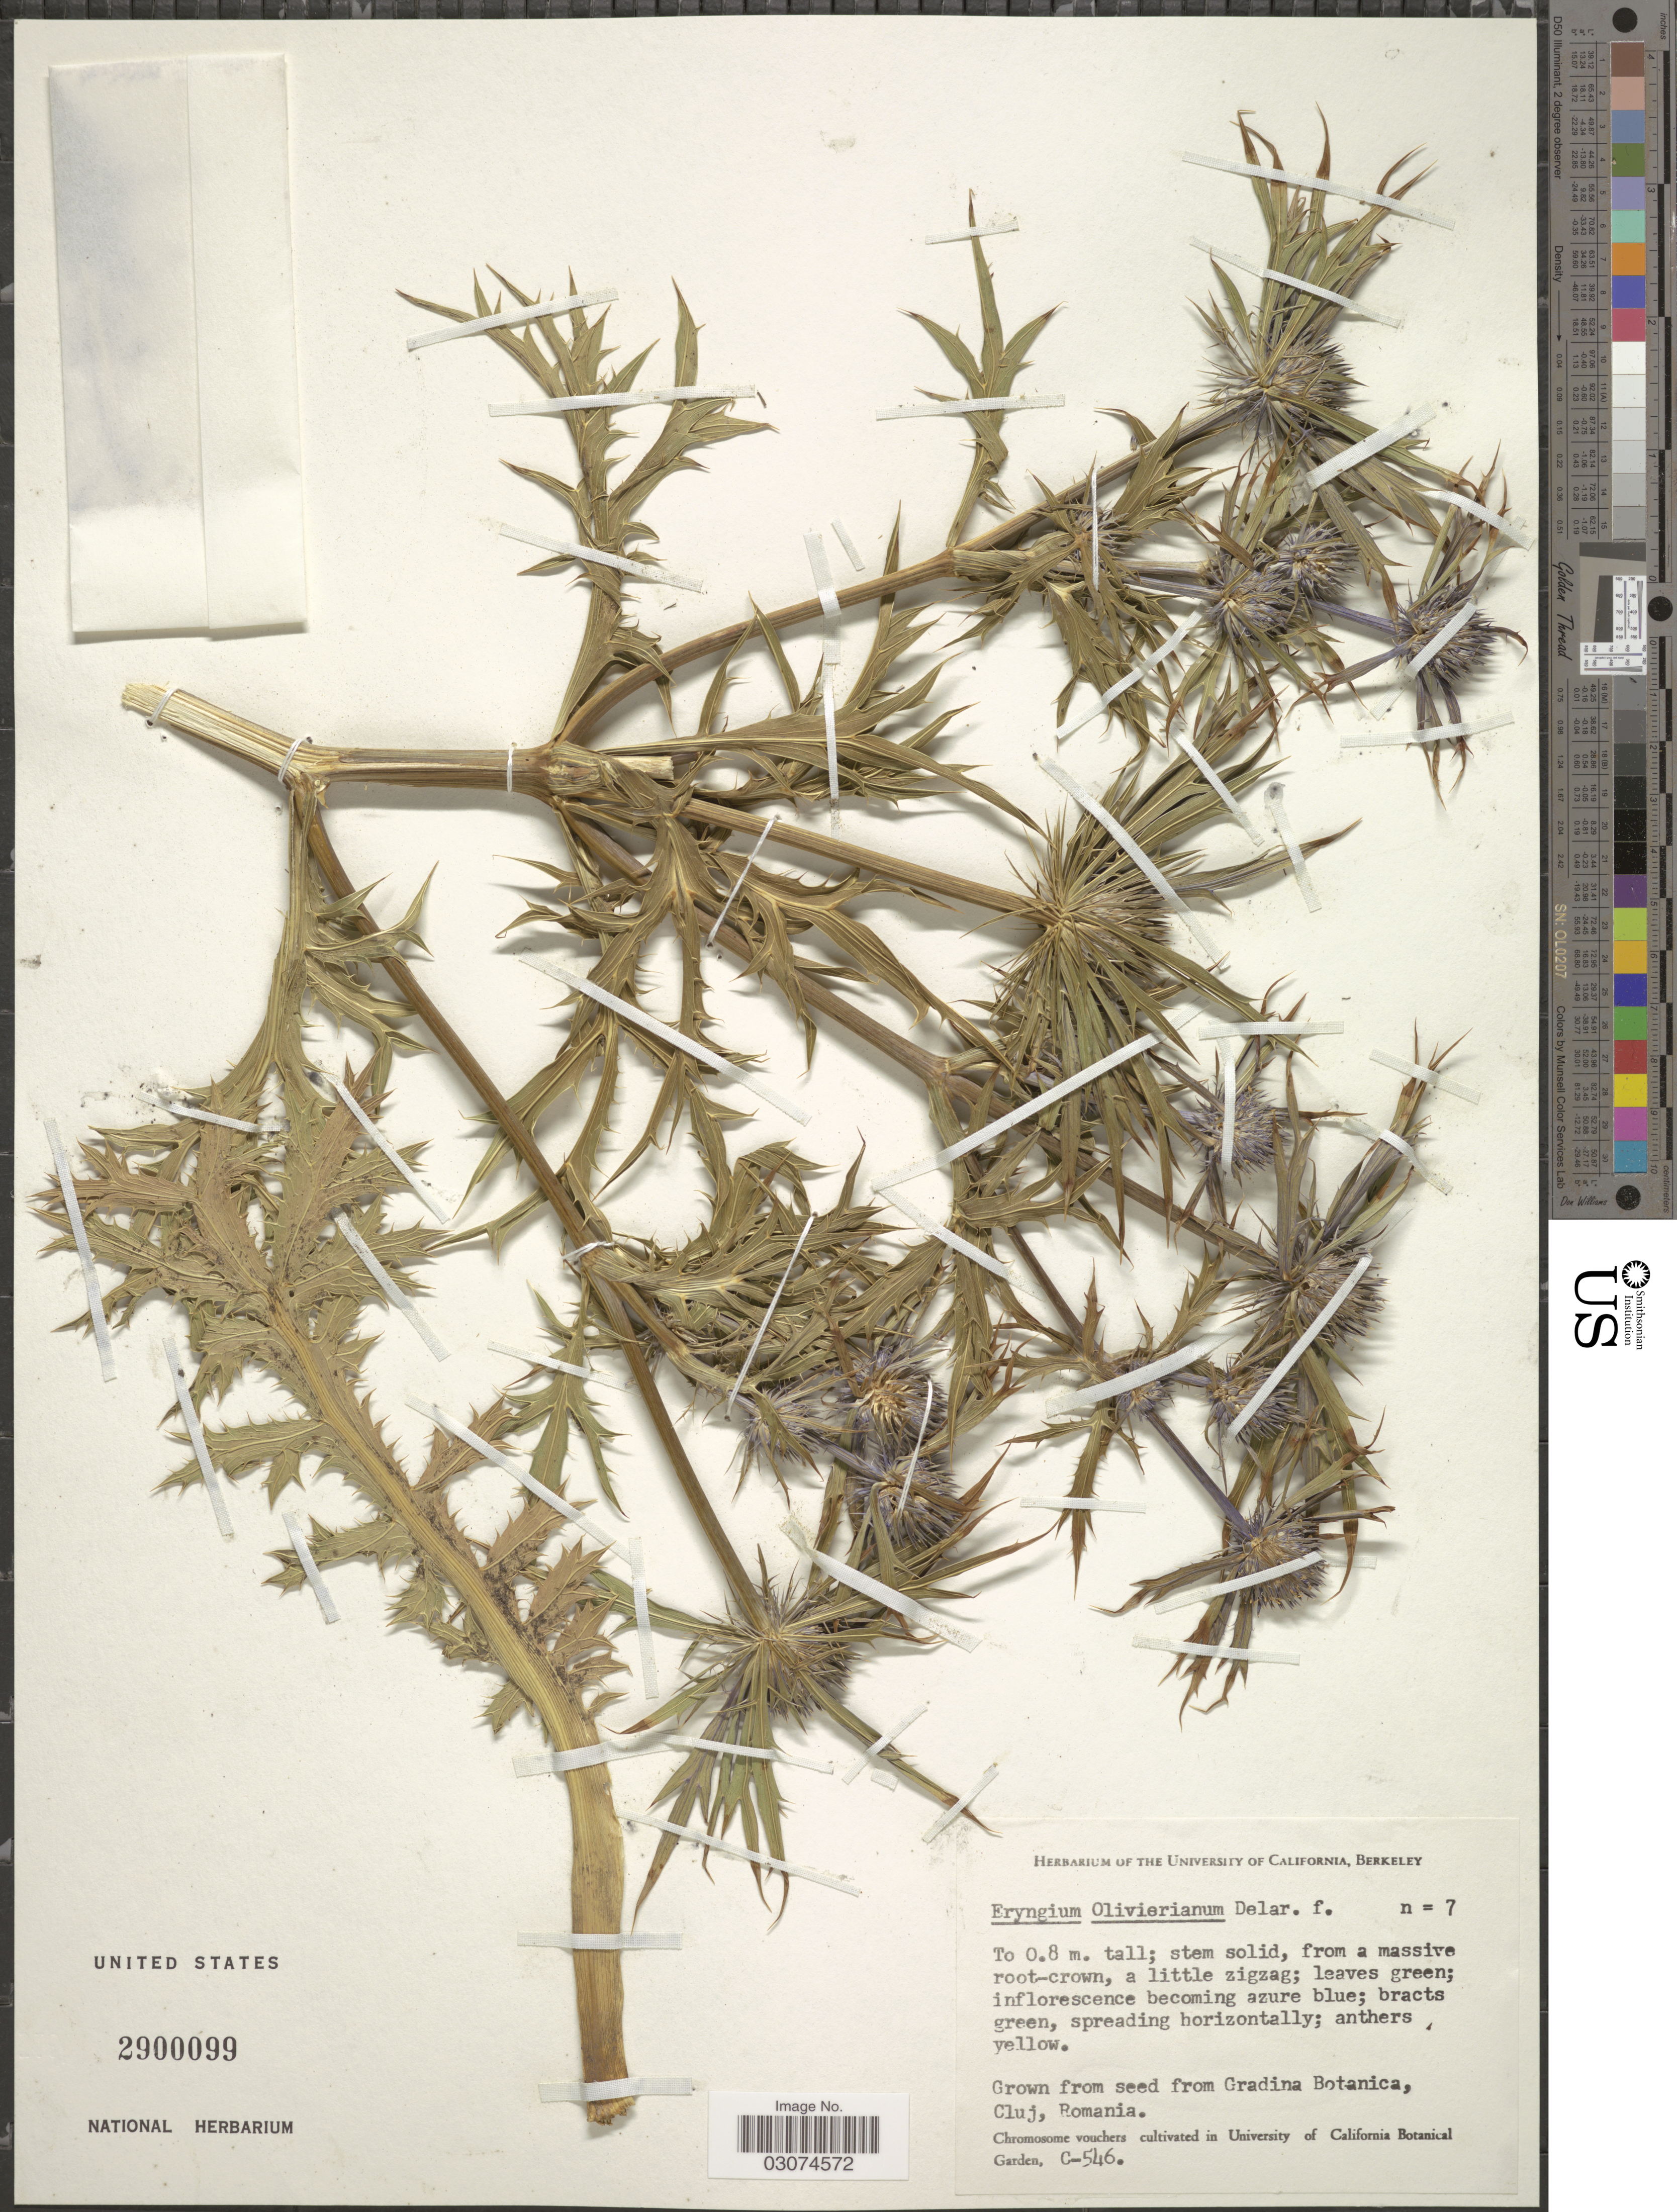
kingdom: Plantae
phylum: Tracheophyta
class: Magnoliopsida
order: Apiales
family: Apiaceae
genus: Eryngium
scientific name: Eryngium x oliverianum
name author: F. Delaroche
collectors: ex herb. Univ. of California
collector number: C-546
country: United States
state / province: California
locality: University of California Botanical Garden.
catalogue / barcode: US 2900099